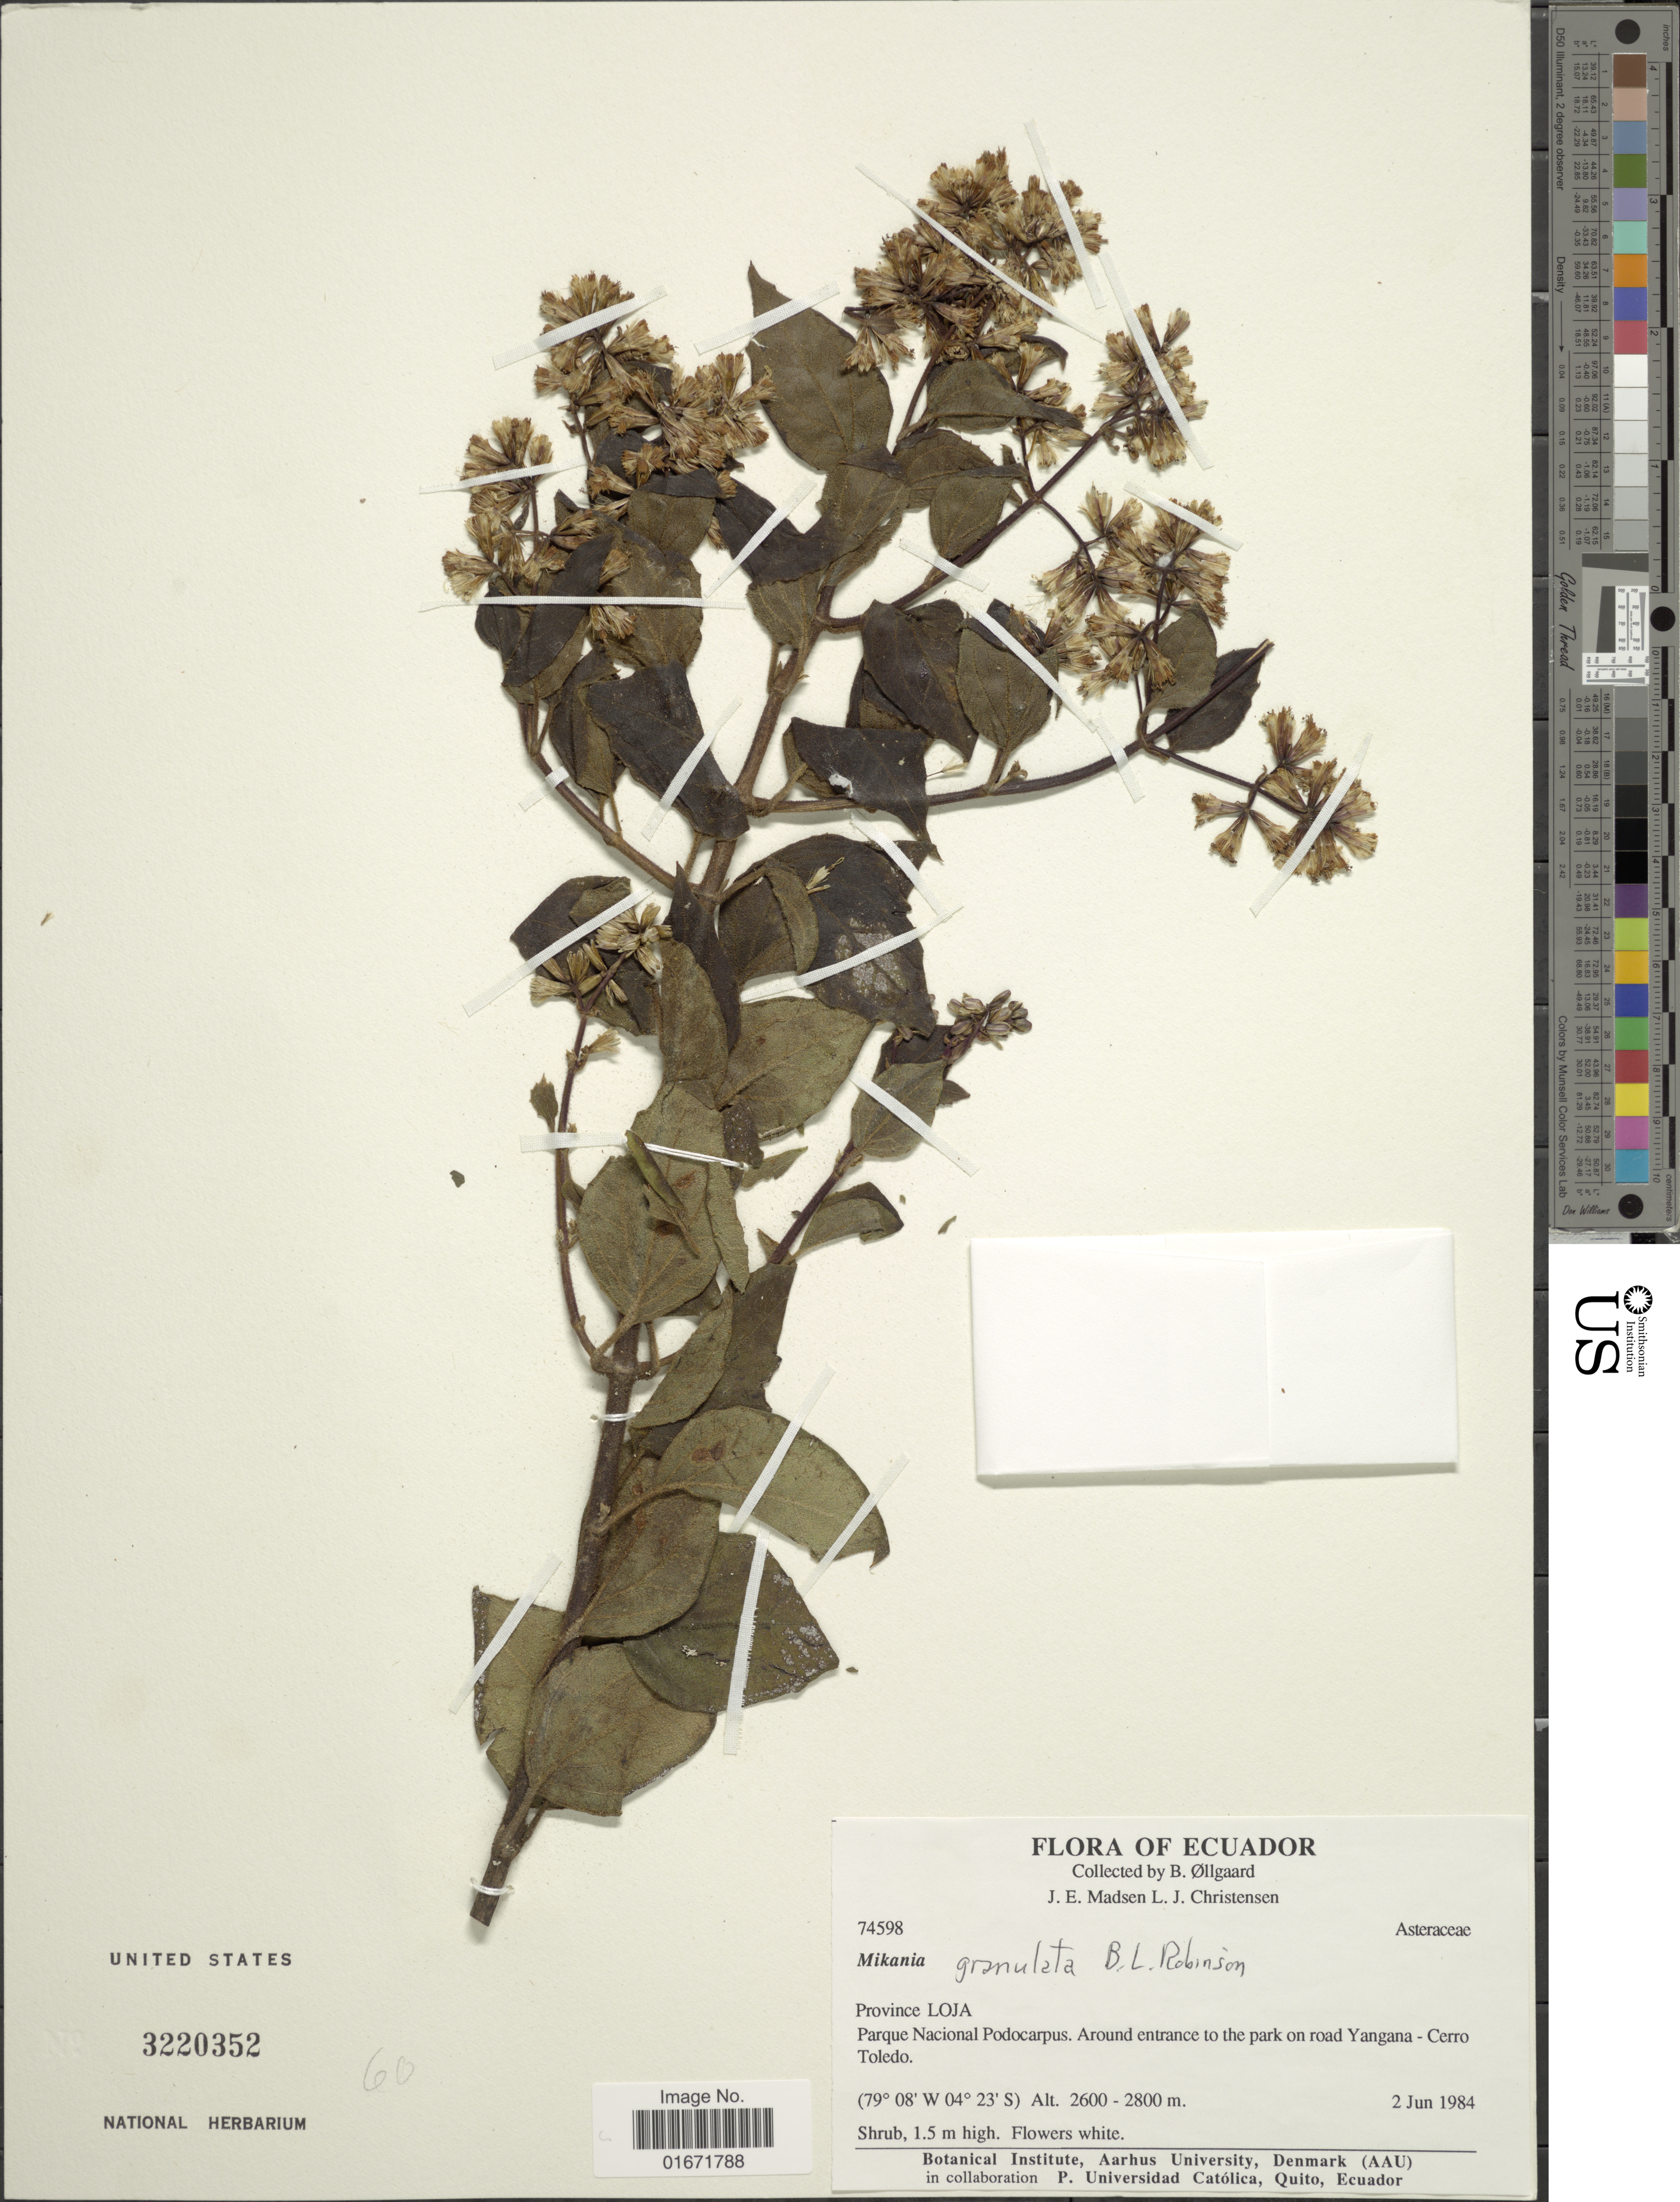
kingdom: Plantae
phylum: Tracheophyta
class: Magnoliopsida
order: Asterales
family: Asteraceae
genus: Mikania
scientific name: Mikania jamesonii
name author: B.L. Rob.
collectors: B. Øllgaard, J. E. Madsen & L. Christensen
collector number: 74598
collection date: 1984-06-02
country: Ecuador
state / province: Loja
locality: Province Loja. Parque Nacional Podocarpus. Around enrance to the park on road Yangana - Cerro Toledo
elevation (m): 2600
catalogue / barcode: US 3220352